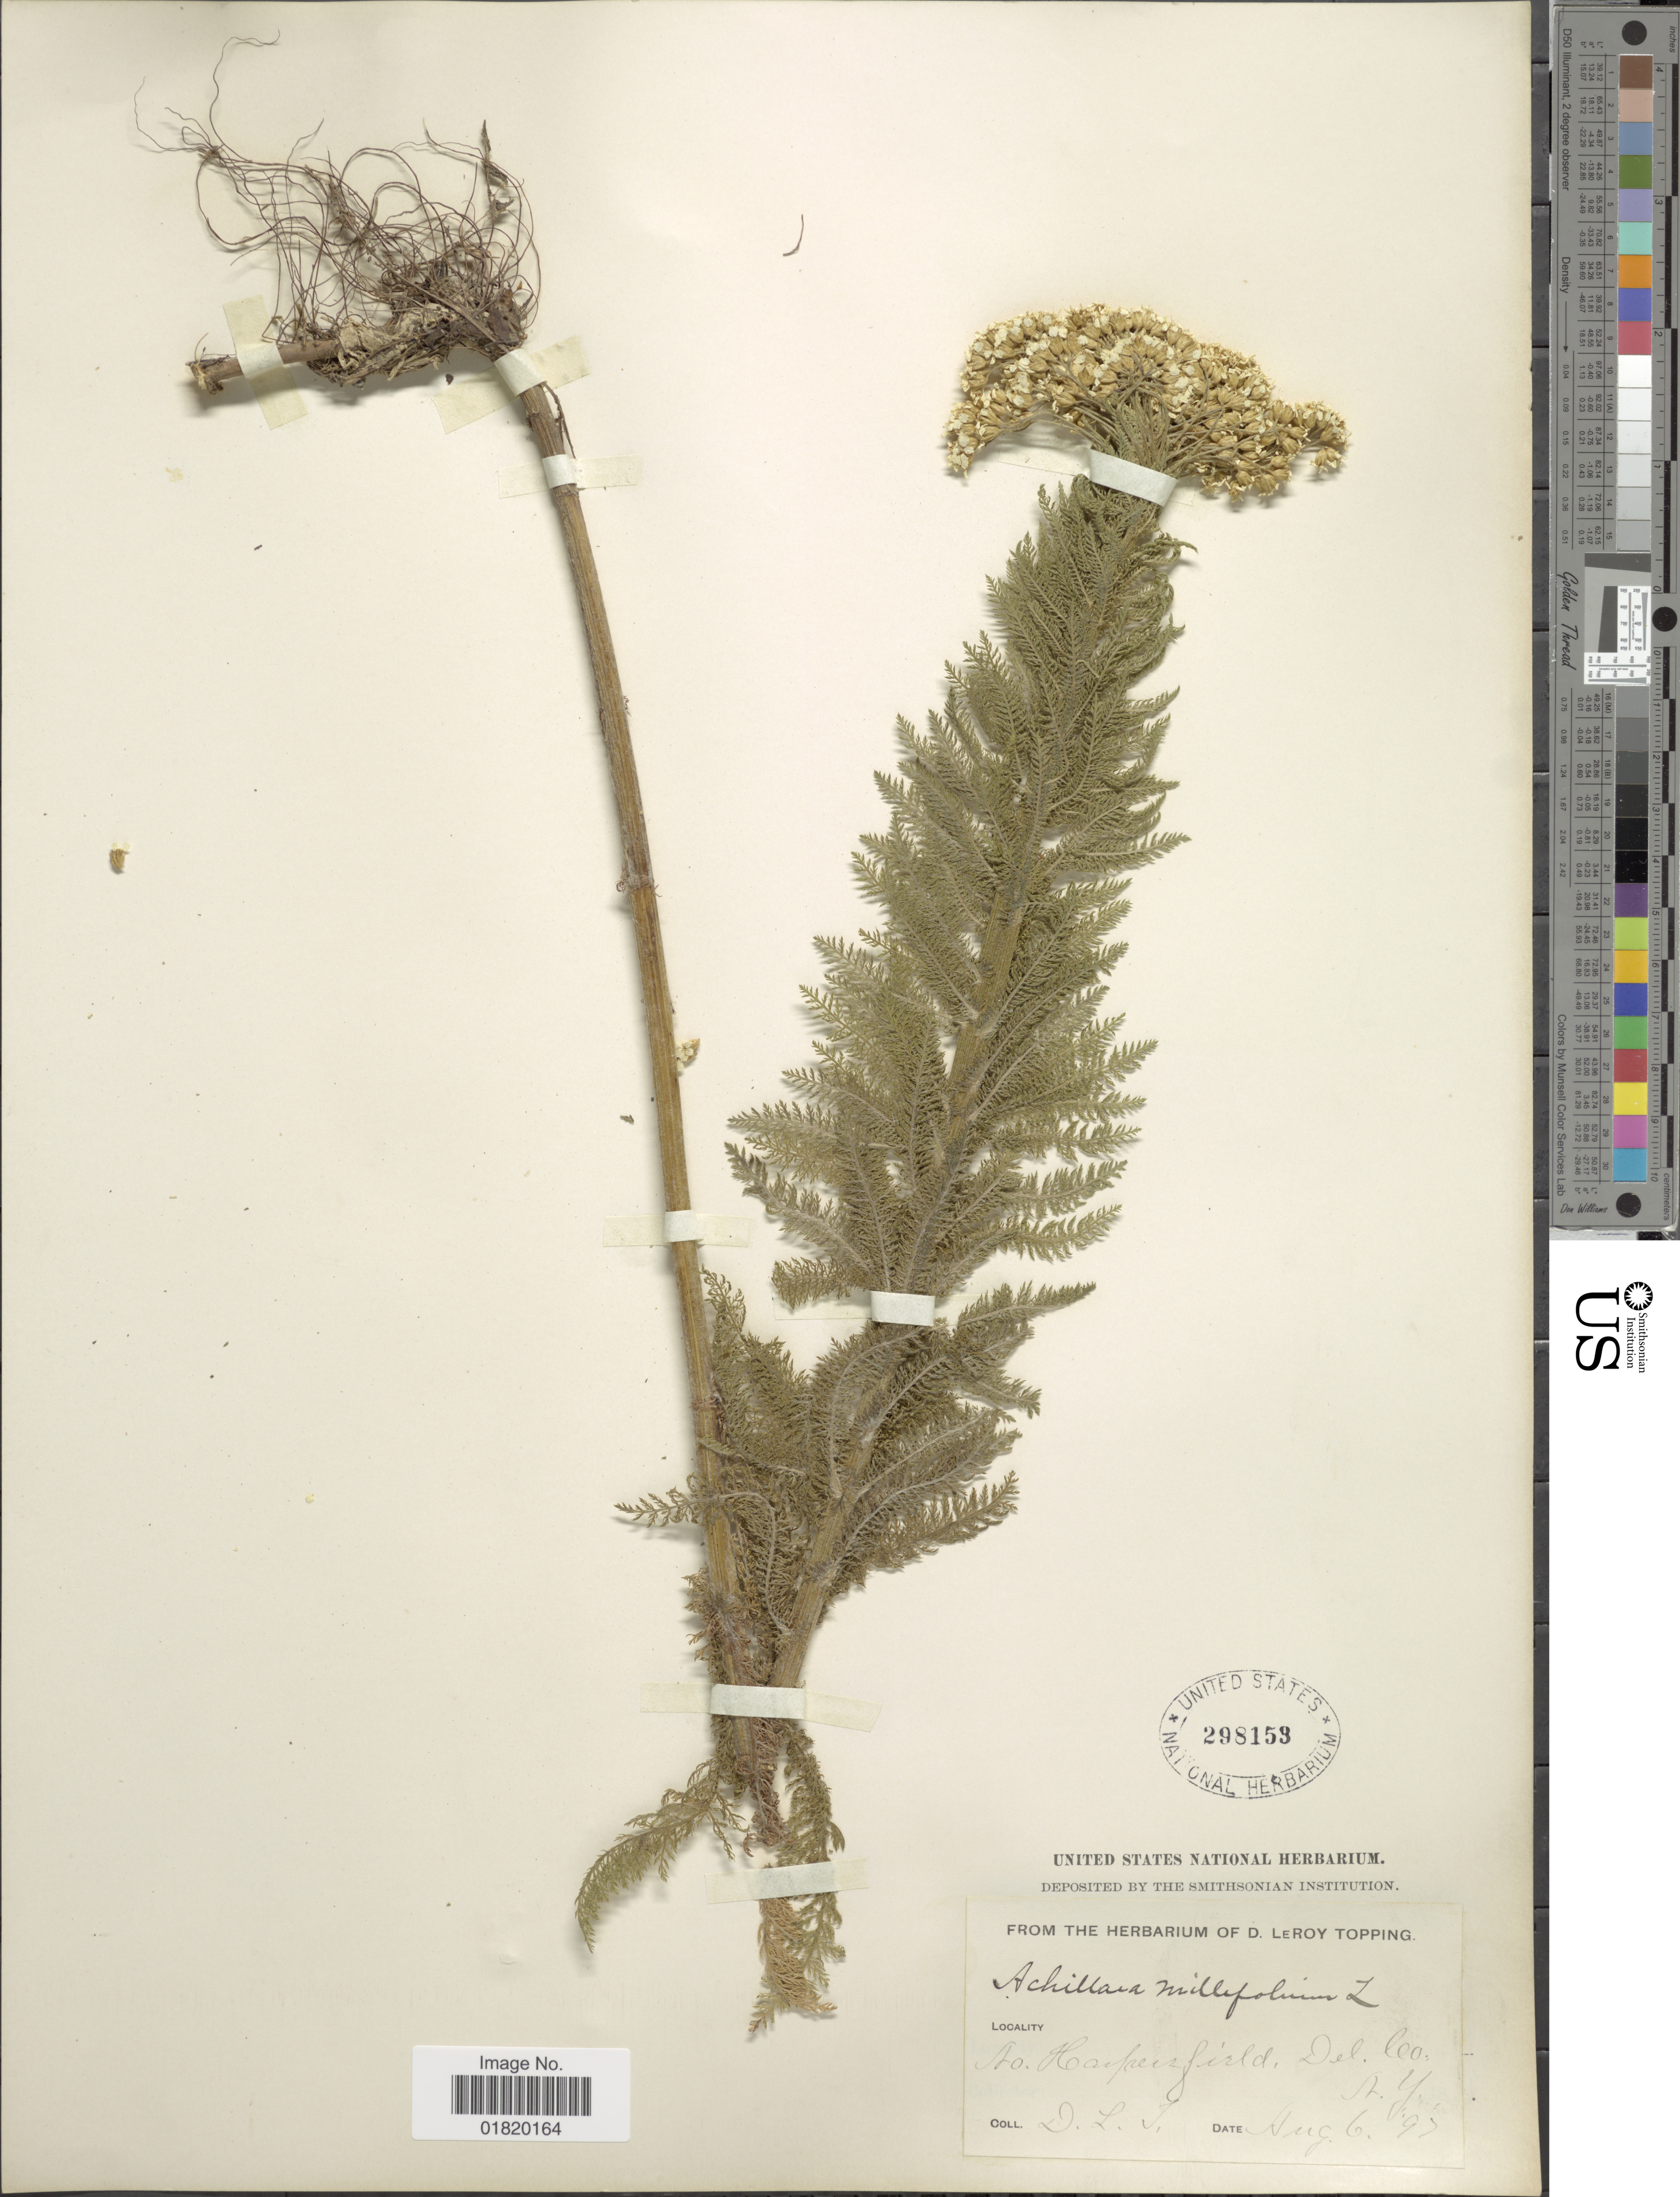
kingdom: Plantae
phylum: Tracheophyta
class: Magnoliopsida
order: Asterales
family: Asteraceae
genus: Achillea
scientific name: Achillea millefolium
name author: L.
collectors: D. L. Topping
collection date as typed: Transcribed d/m/y: 6/8/97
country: United States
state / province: New York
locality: No.Harpersfield, Del. Co.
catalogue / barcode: US 298153